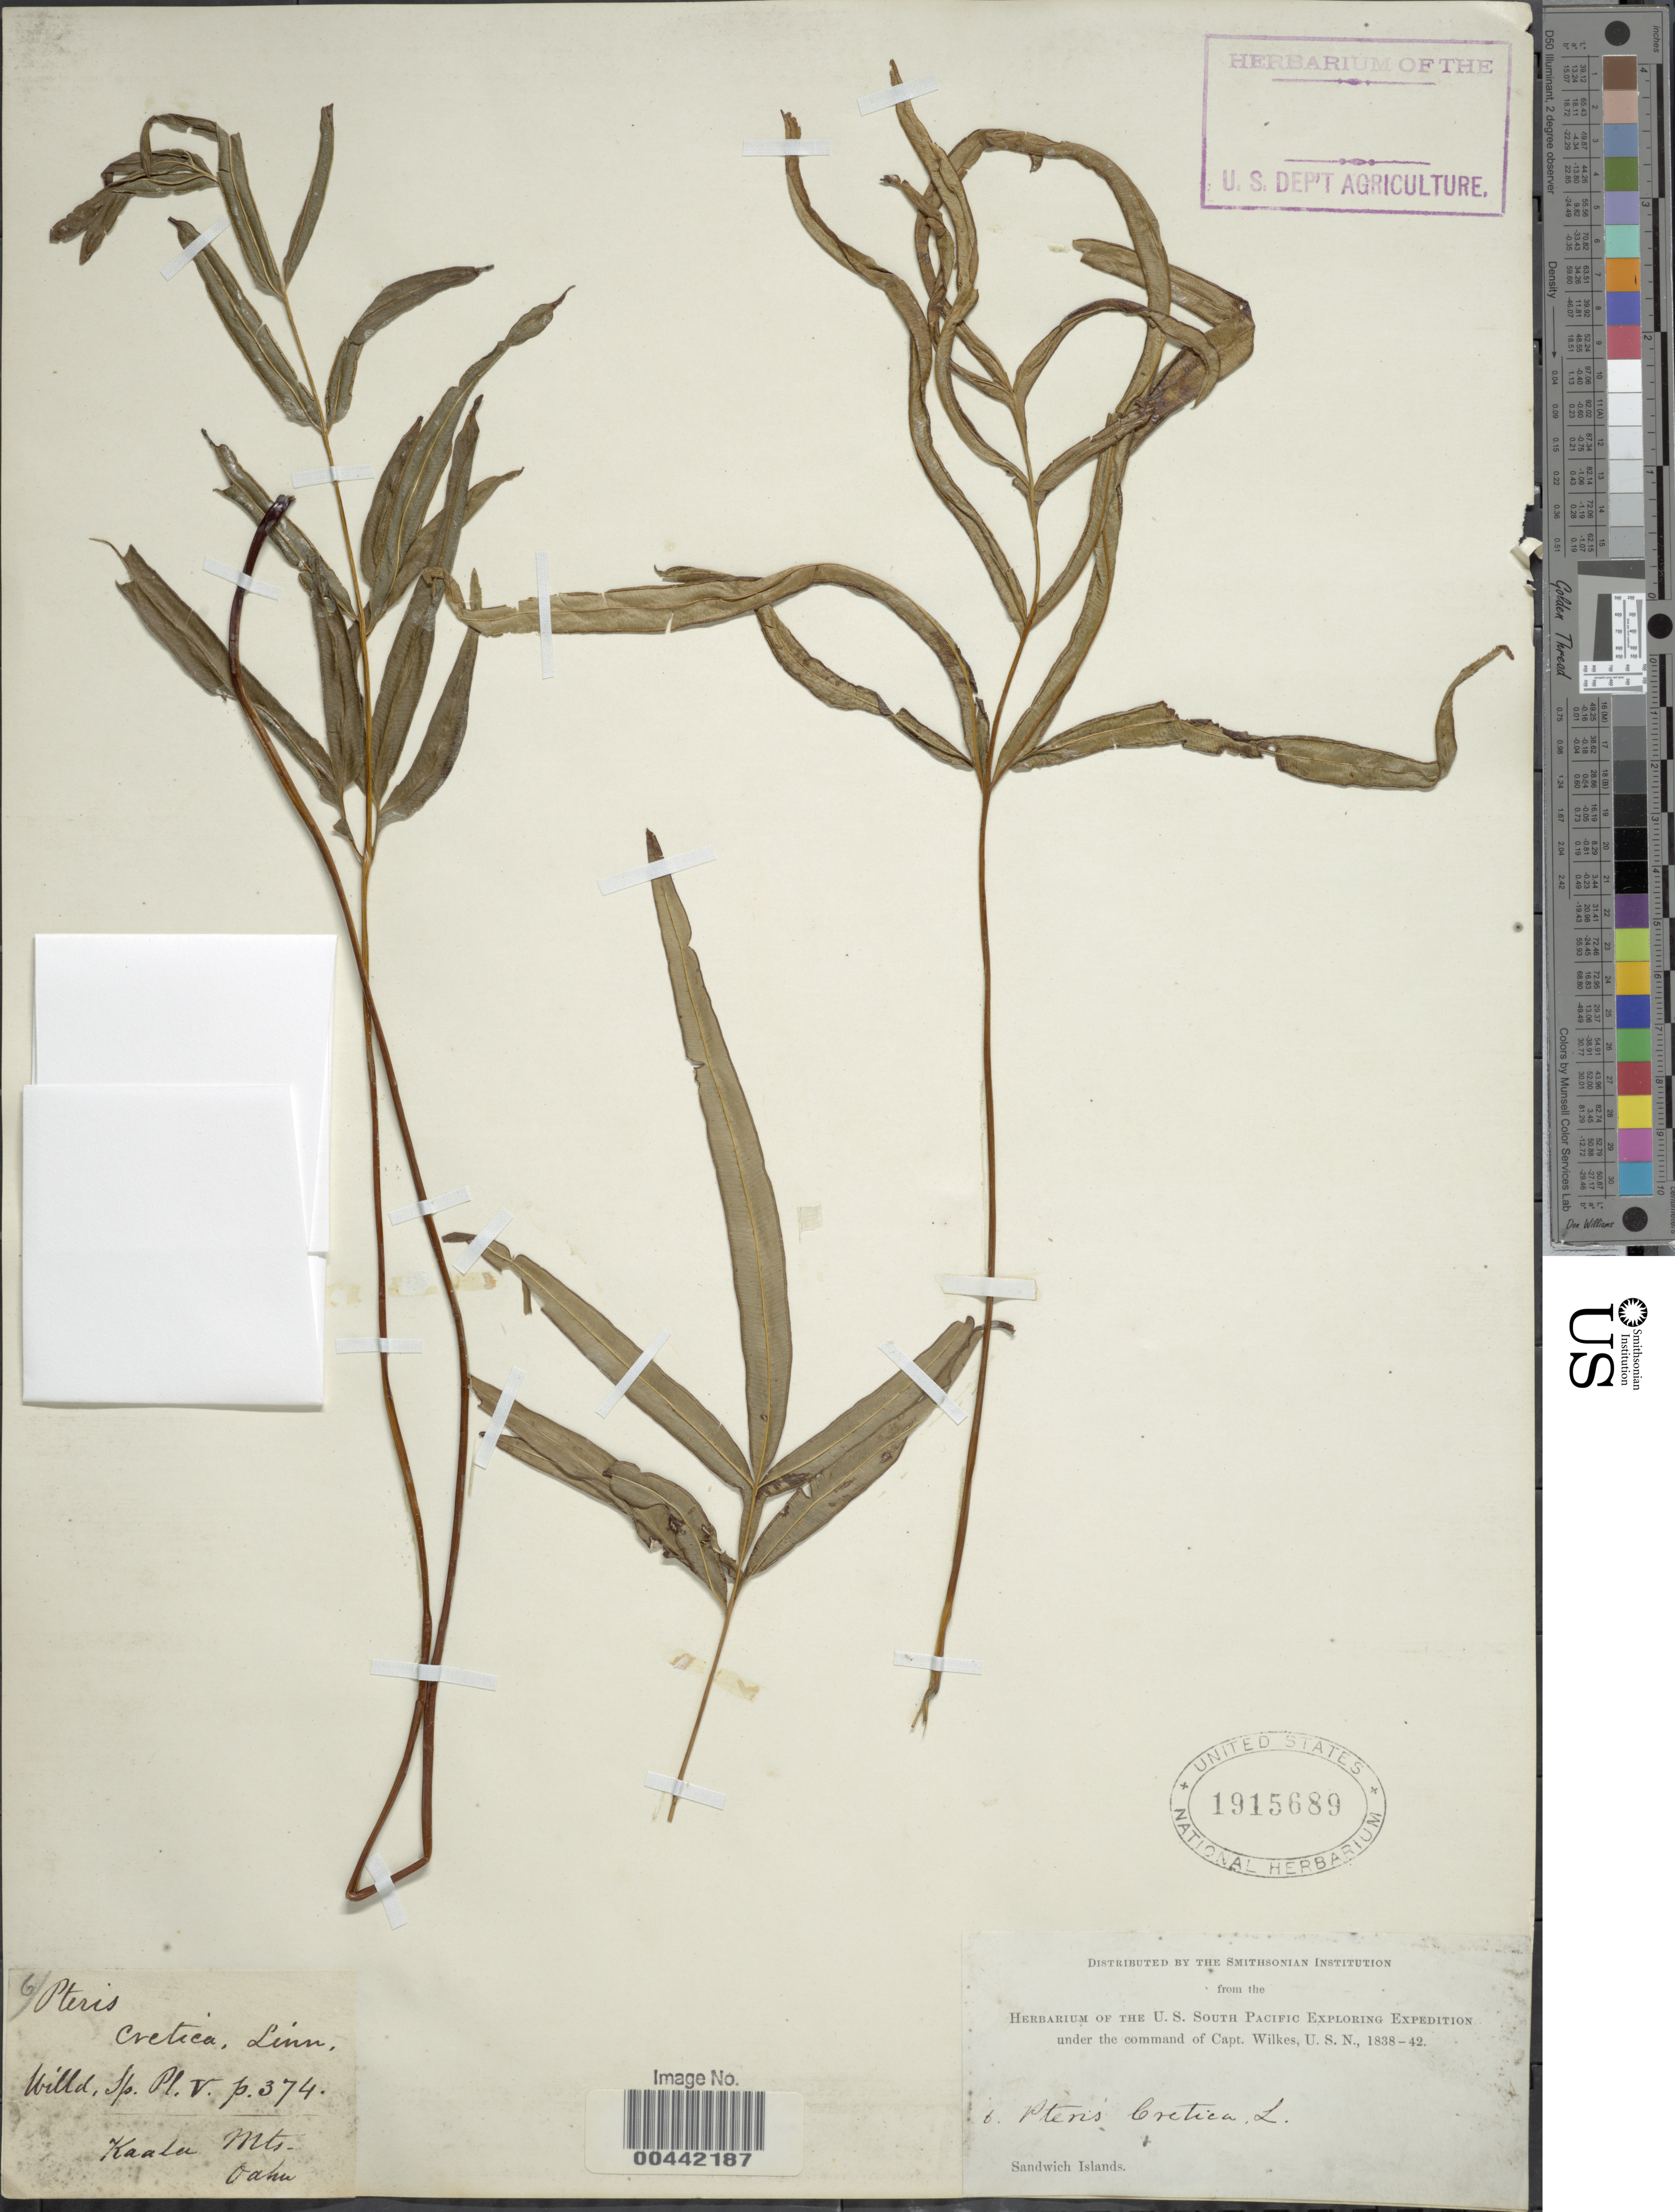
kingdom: Plantae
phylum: Tracheophyta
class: Polypodiopsida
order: Polypodiales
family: Pteridaceae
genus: Pteris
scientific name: Pteris cretica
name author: L.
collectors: Wilkes Explor. Exped.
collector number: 6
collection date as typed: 1838 to -- --- 1842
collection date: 1838/1842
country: United States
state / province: Hawaii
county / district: Honolulu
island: Oahu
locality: Kaala Mts.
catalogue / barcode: US 1915689